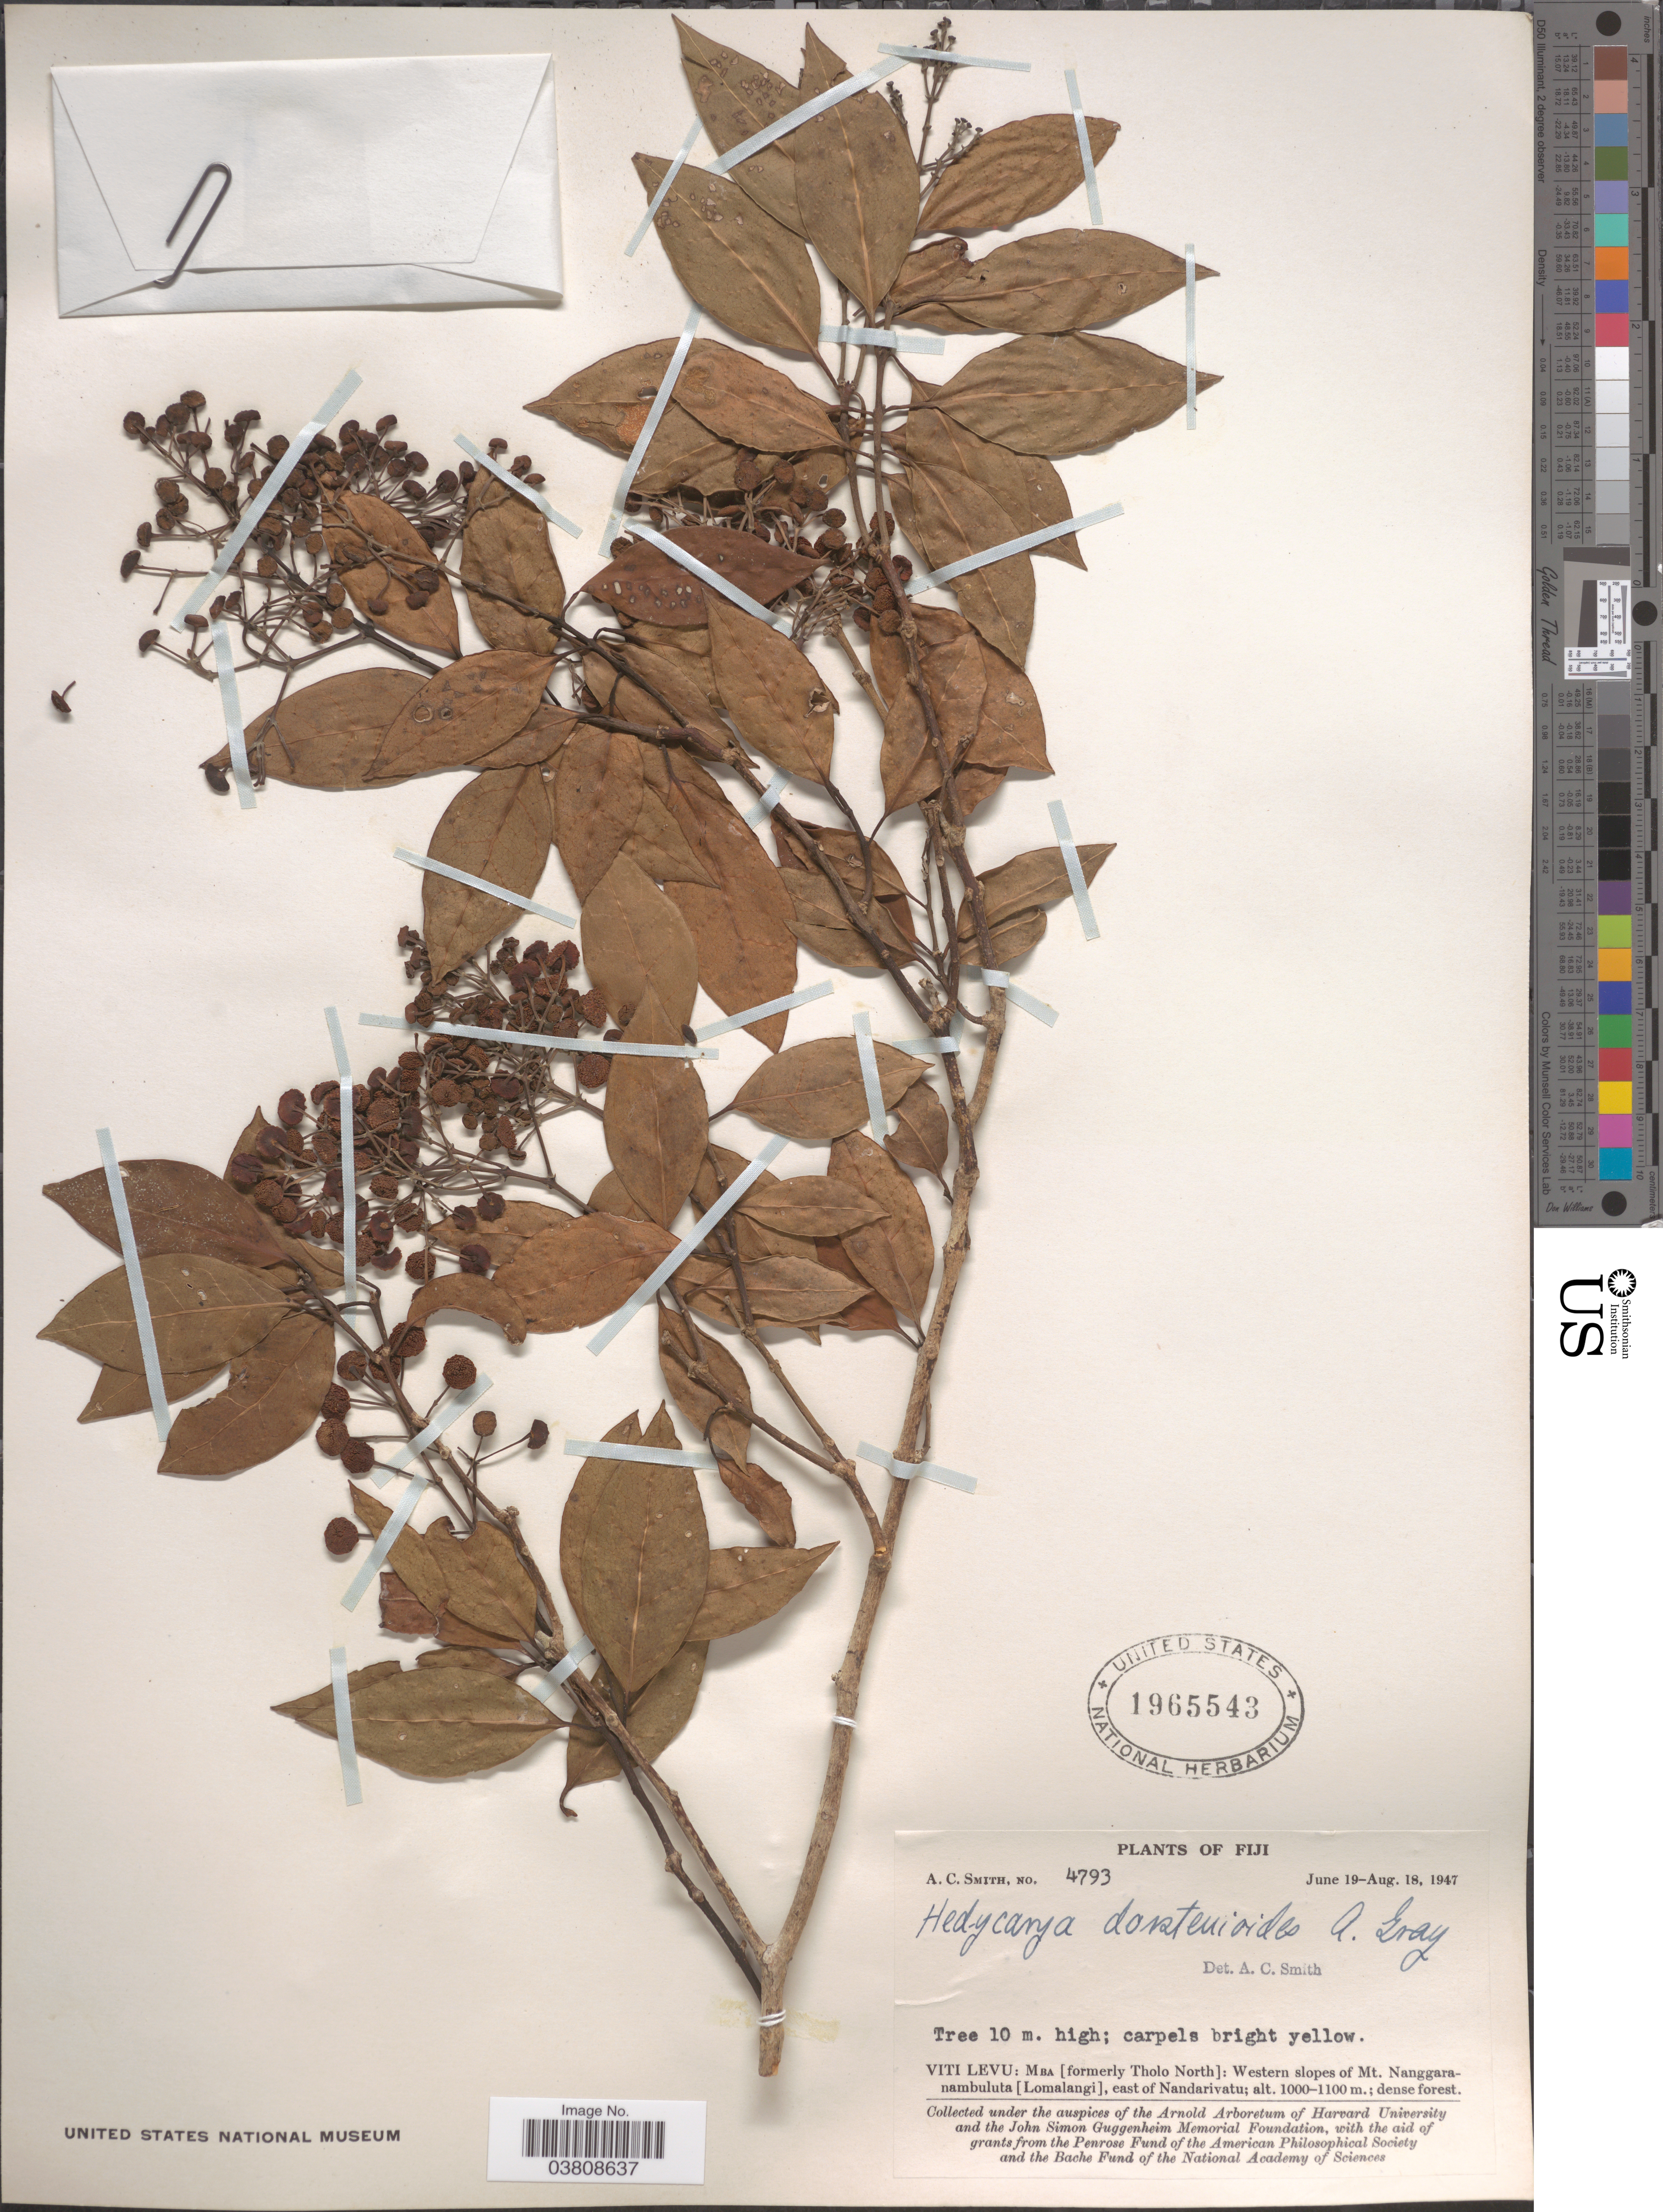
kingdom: Plantae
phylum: Tracheophyta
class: Magnoliopsida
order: Laurales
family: Monimiaceae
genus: Hedycarya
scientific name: Hedycarya dorstenioides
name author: A. Gray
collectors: A. C. Smith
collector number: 4793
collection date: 1947-06-19/1947-08-18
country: Fiji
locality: Viti Levu: Mba [formerly Tholo North]: Western slopes of Mt. Nanggaranambuluta [Lomalangi], east of Nandarivatu.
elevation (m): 1000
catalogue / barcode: US 1965543